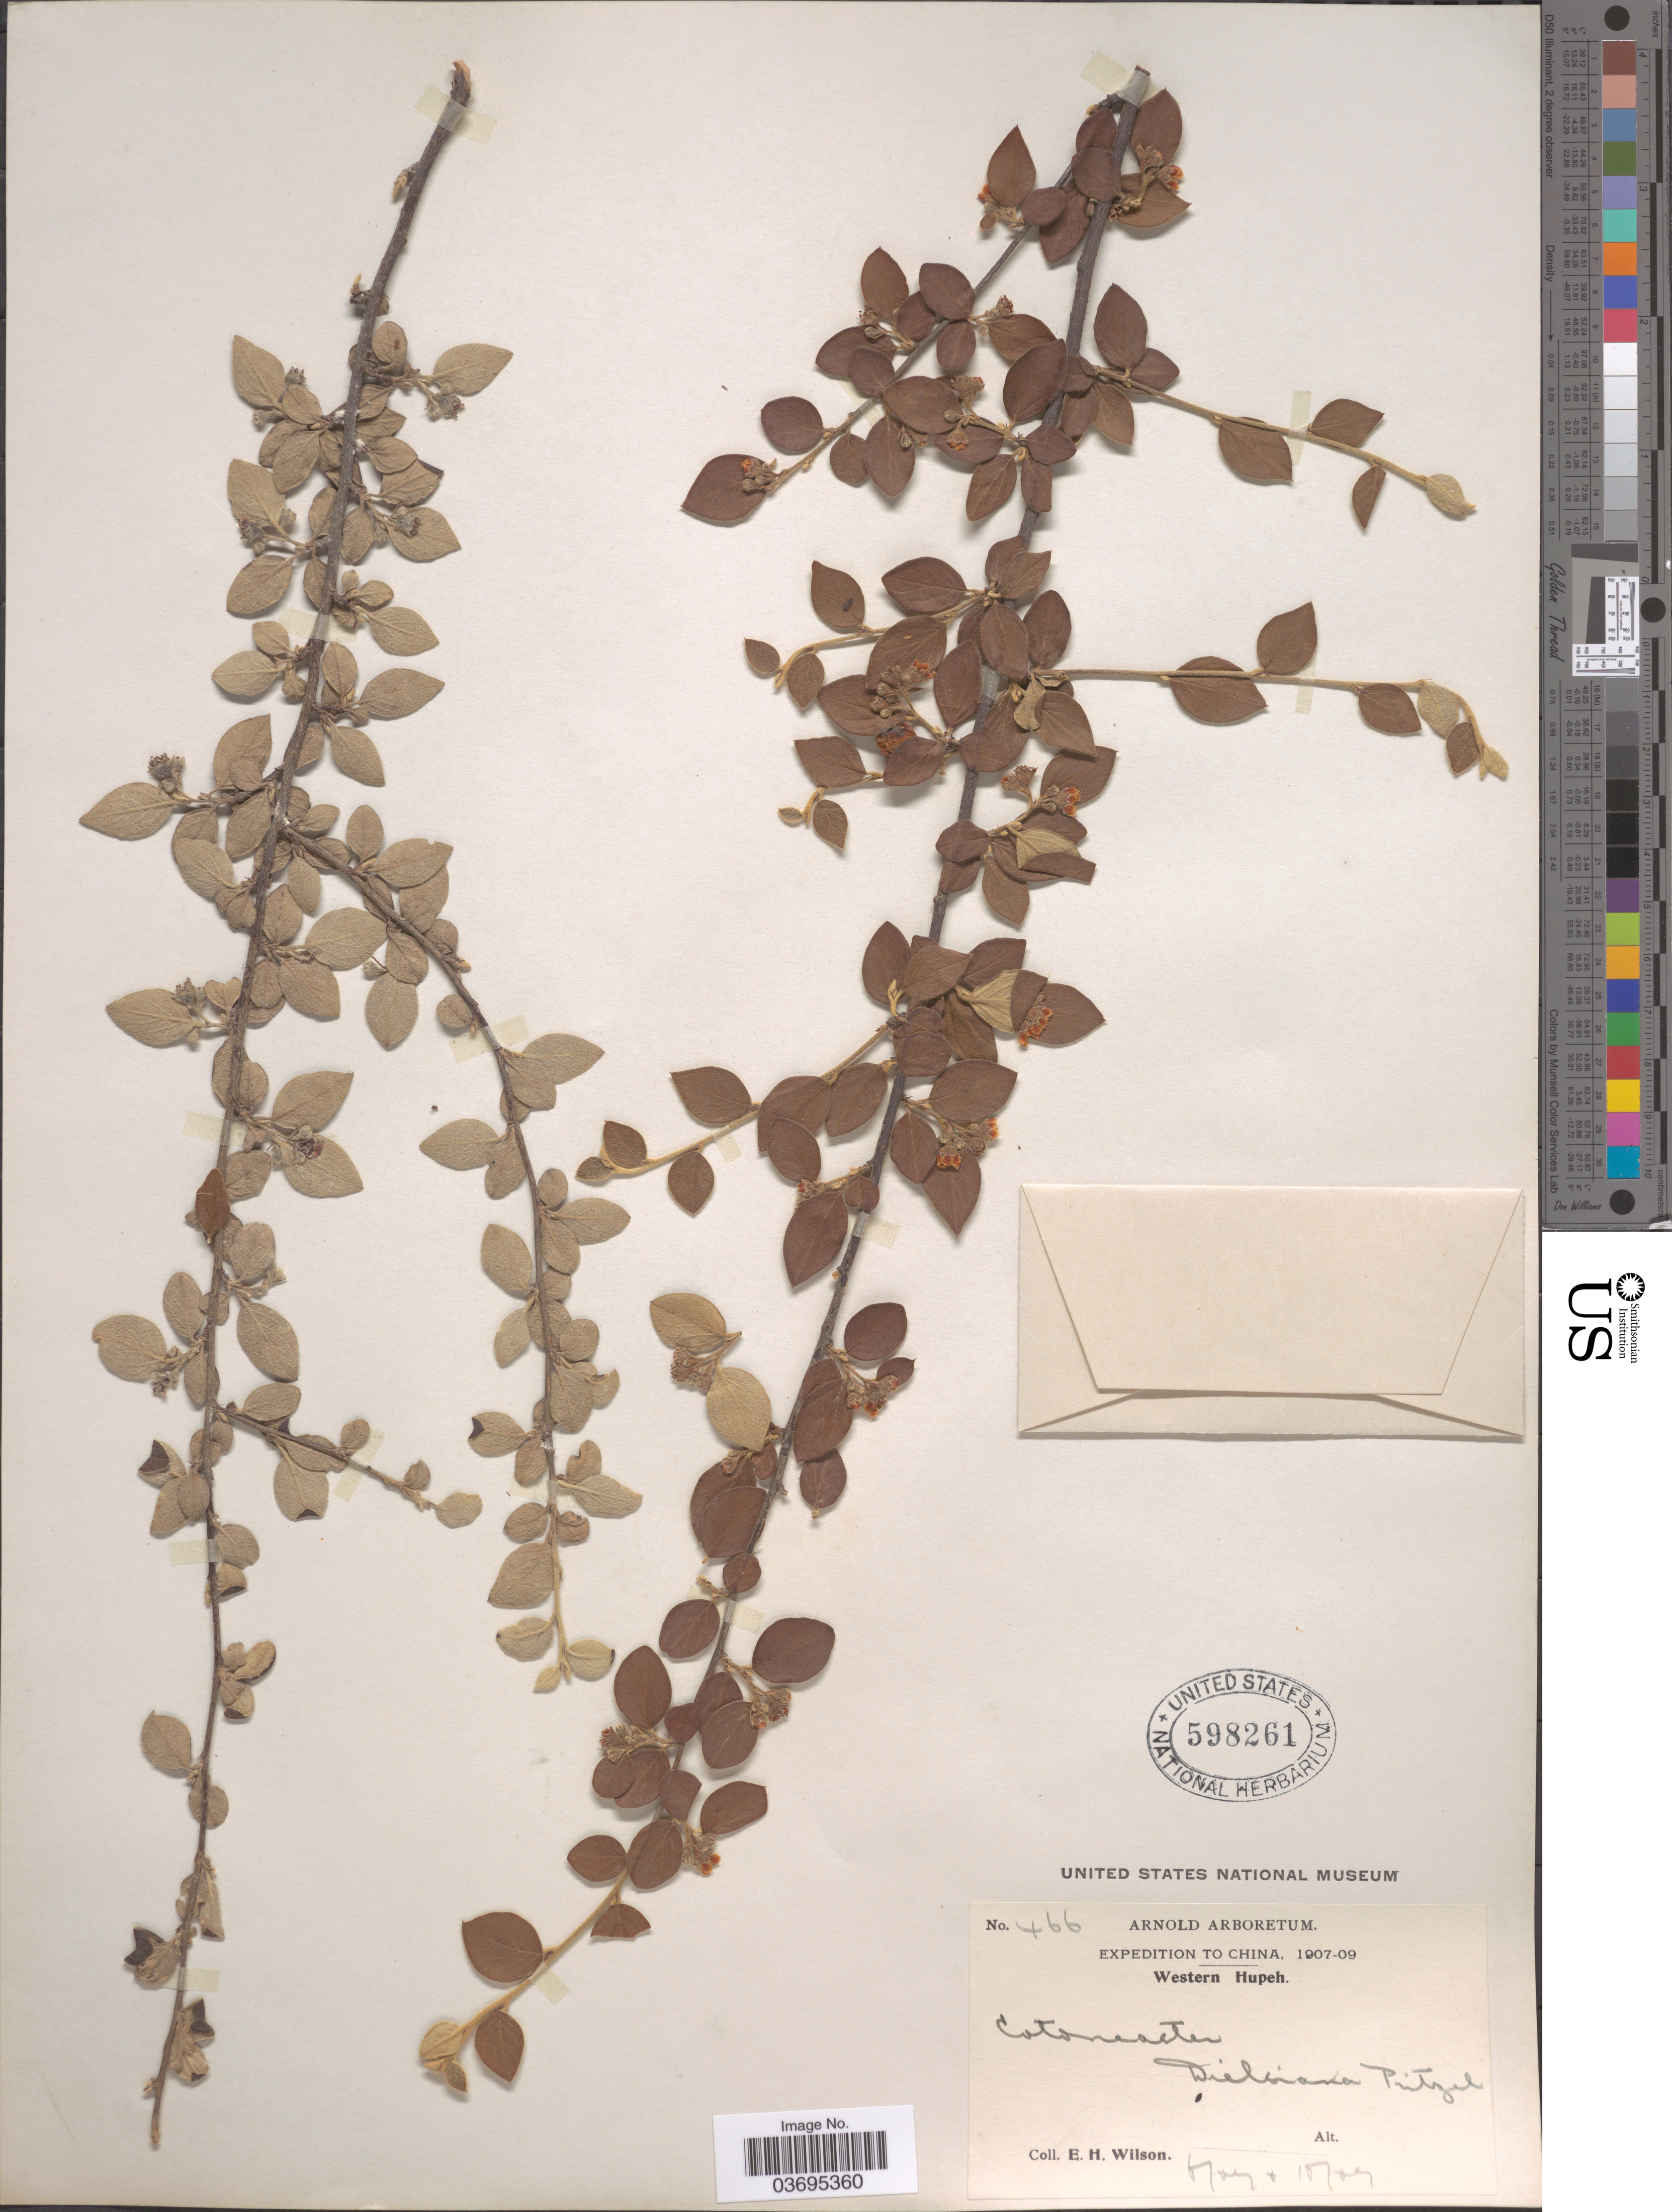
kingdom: Plantae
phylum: Tracheophyta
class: Magnoliopsida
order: Rosales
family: Rosaceae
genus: Cotoneaster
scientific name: Cotoneaster dielsianus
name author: E. Pritz. ex Diels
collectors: E. Wilson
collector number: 466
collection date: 1909-06/1909-10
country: China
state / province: Hubei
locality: Western Hupeh.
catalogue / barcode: US 598261